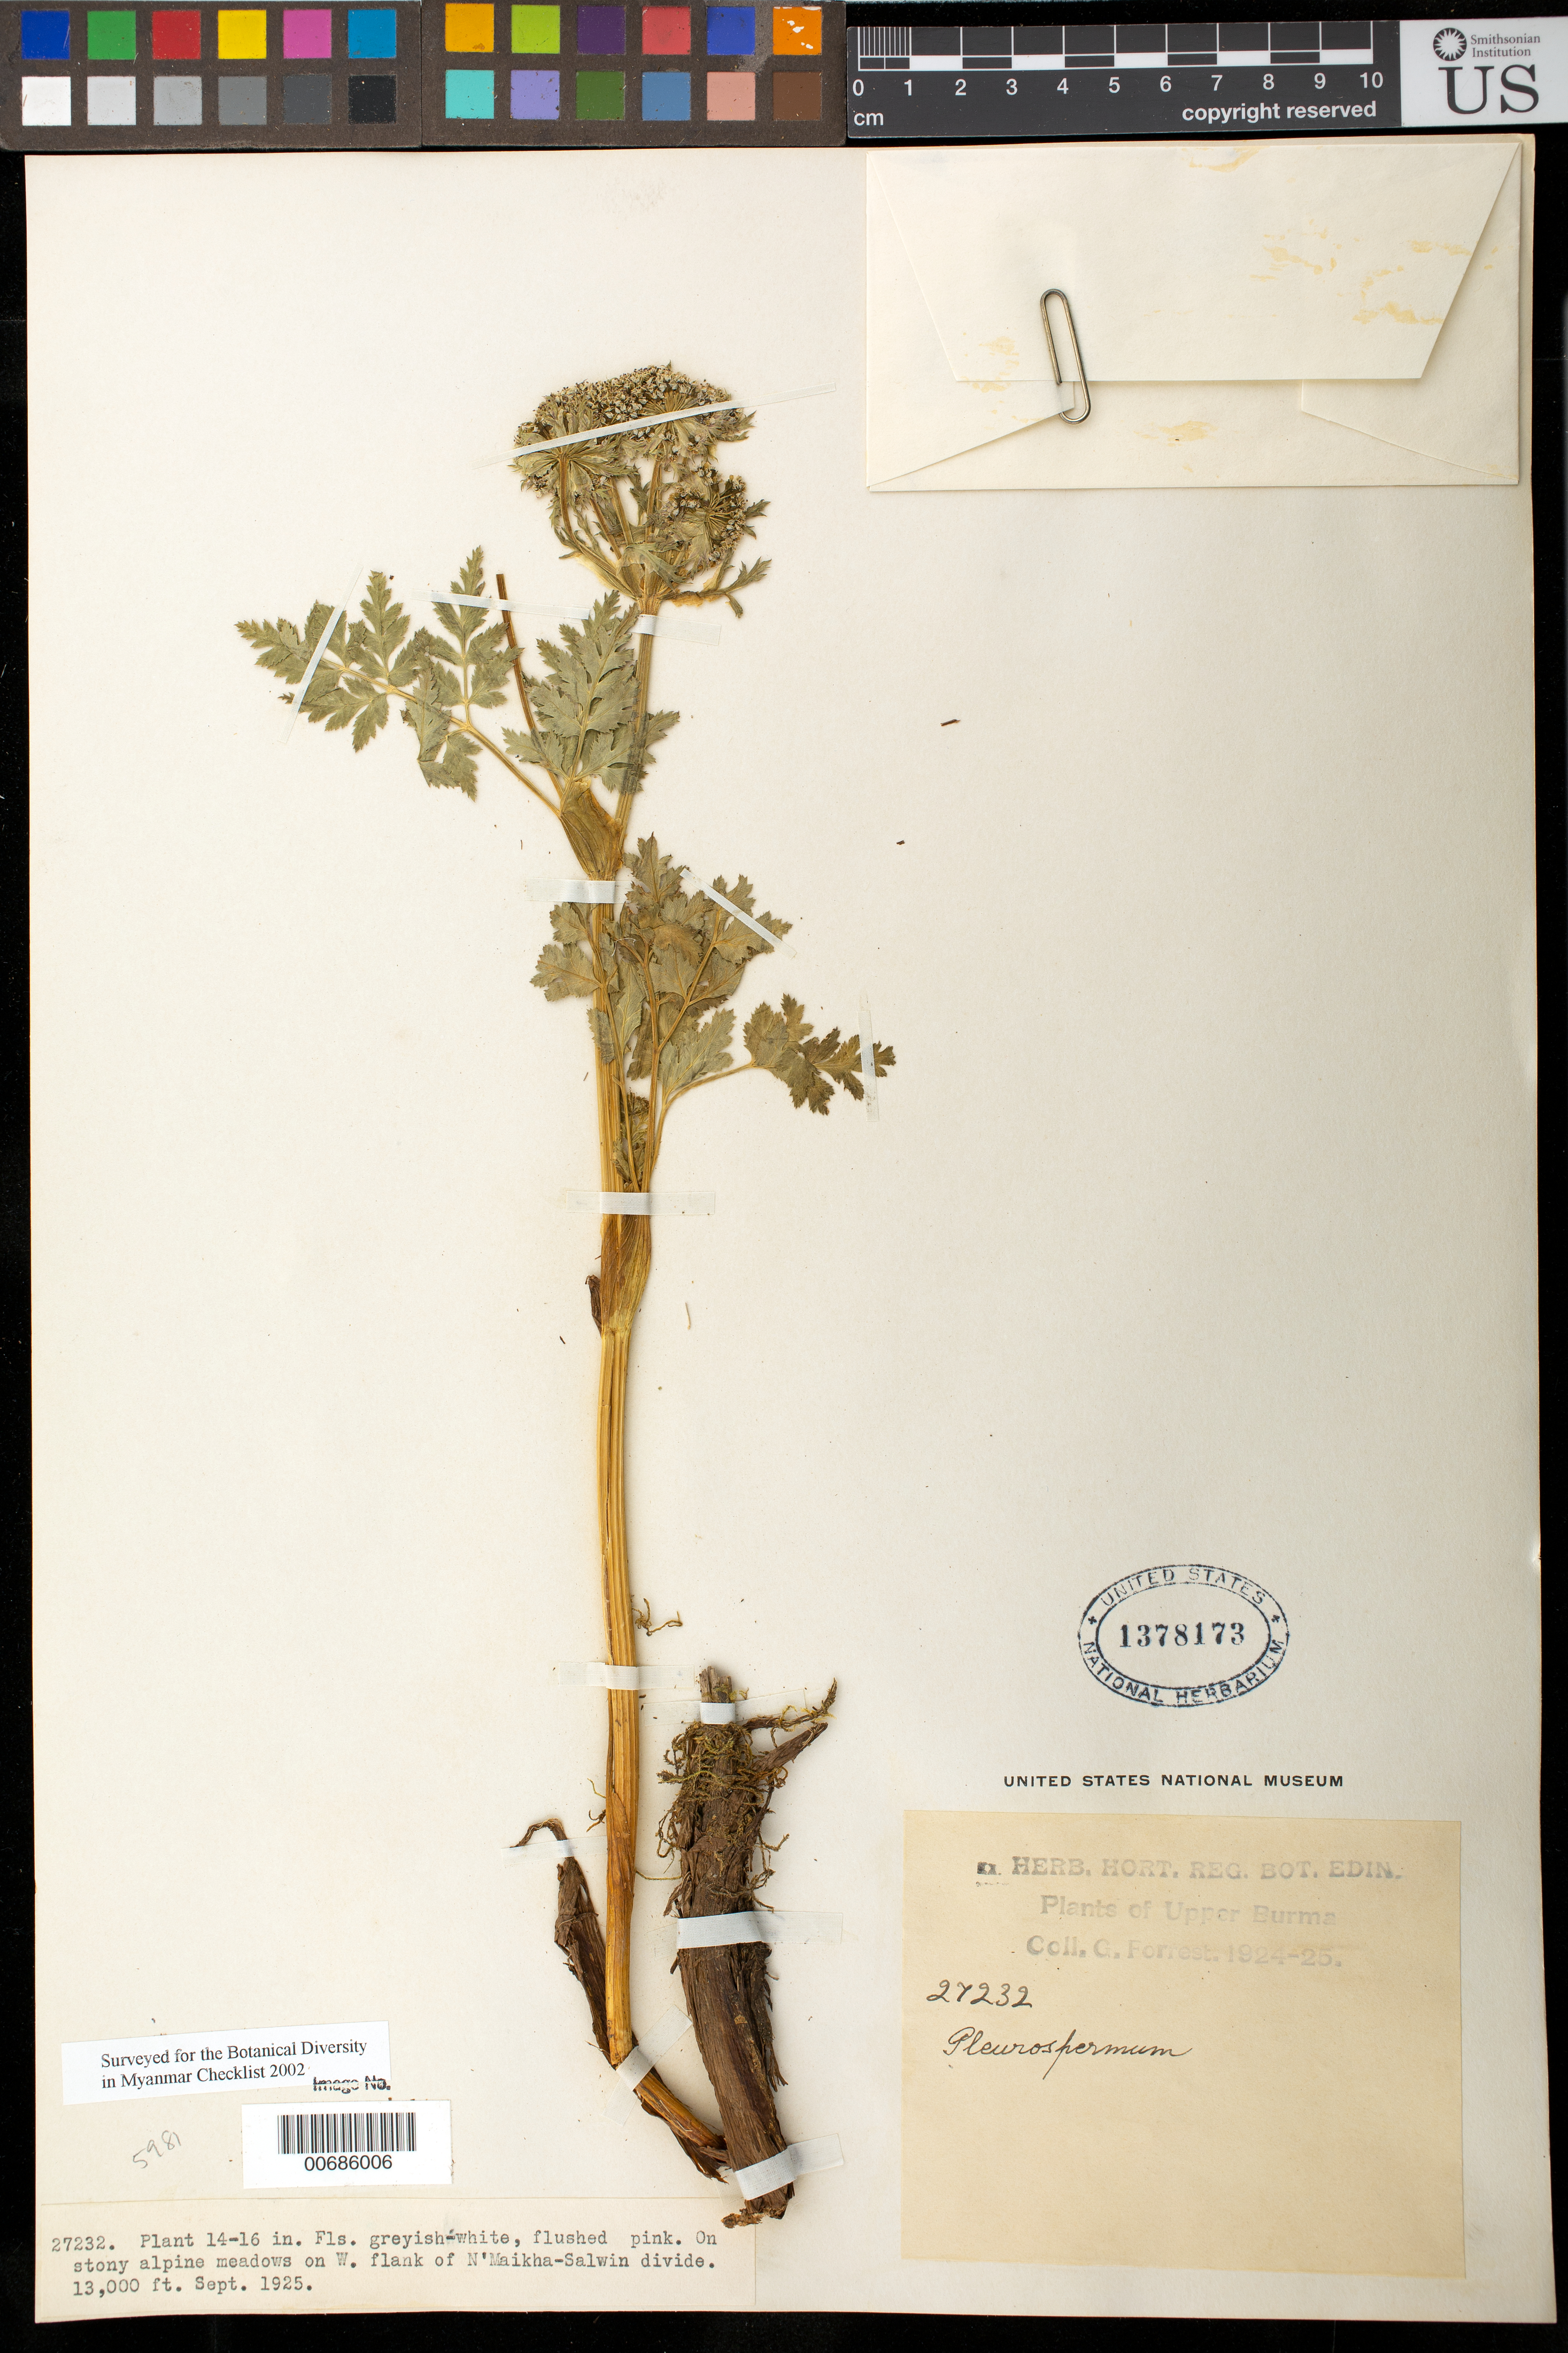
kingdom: Plantae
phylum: Tracheophyta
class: Magnoliopsida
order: Apiales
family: Apiaceae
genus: Pleurospermum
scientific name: Pleurospermum sp.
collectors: G. Forrest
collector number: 27232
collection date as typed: Sep 1925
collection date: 1925-09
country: Myanmar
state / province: Kachin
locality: N'Maikha-Salwin Divide, W flank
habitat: Stony alpine meadow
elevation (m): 3962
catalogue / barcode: US 1378173